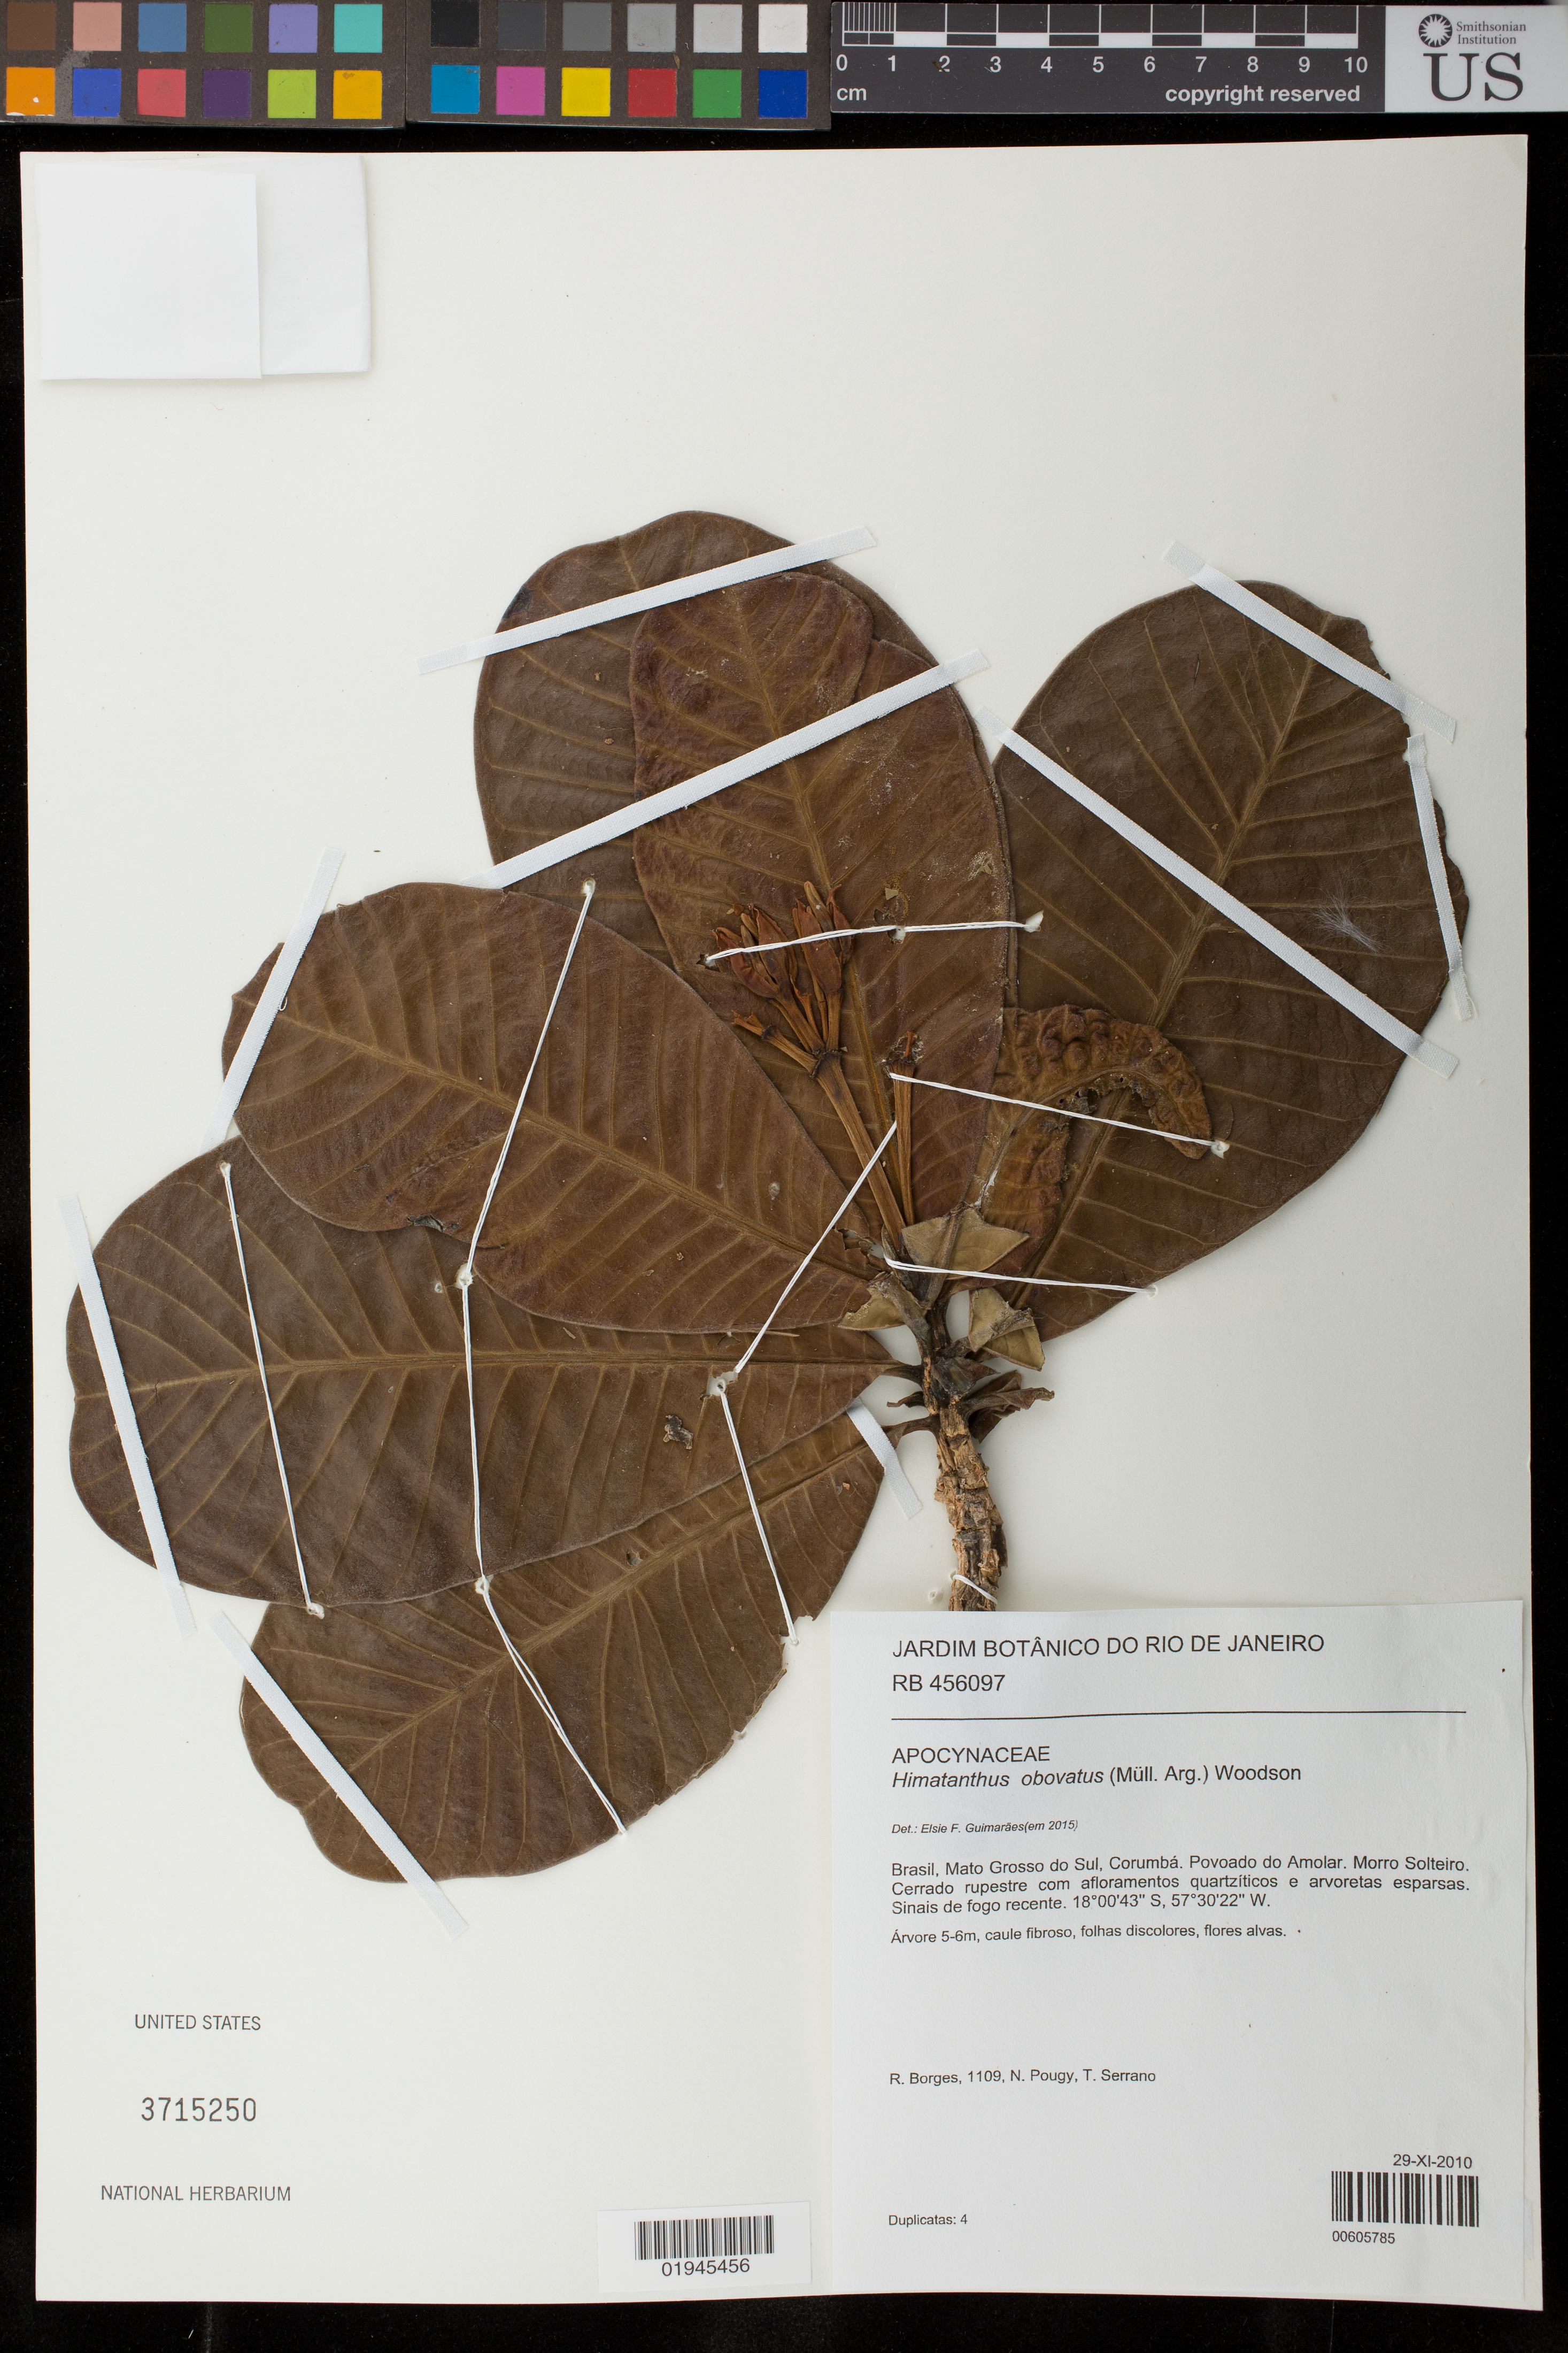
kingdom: Plantae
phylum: Tracheophyta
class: Magnoliopsida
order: Gentianales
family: Apocynaceae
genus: Himatanthus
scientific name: Himatanthus obovatus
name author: (Muell. Arg.) Woodson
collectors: L. M. Borges, N. Pougy & T. Serrano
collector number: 1109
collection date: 2010-11-29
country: Brazil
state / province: Mato Grosso do Sul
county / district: Corumbá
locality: Povoado do Amolar. Morro Solteiro.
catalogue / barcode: US 3715250